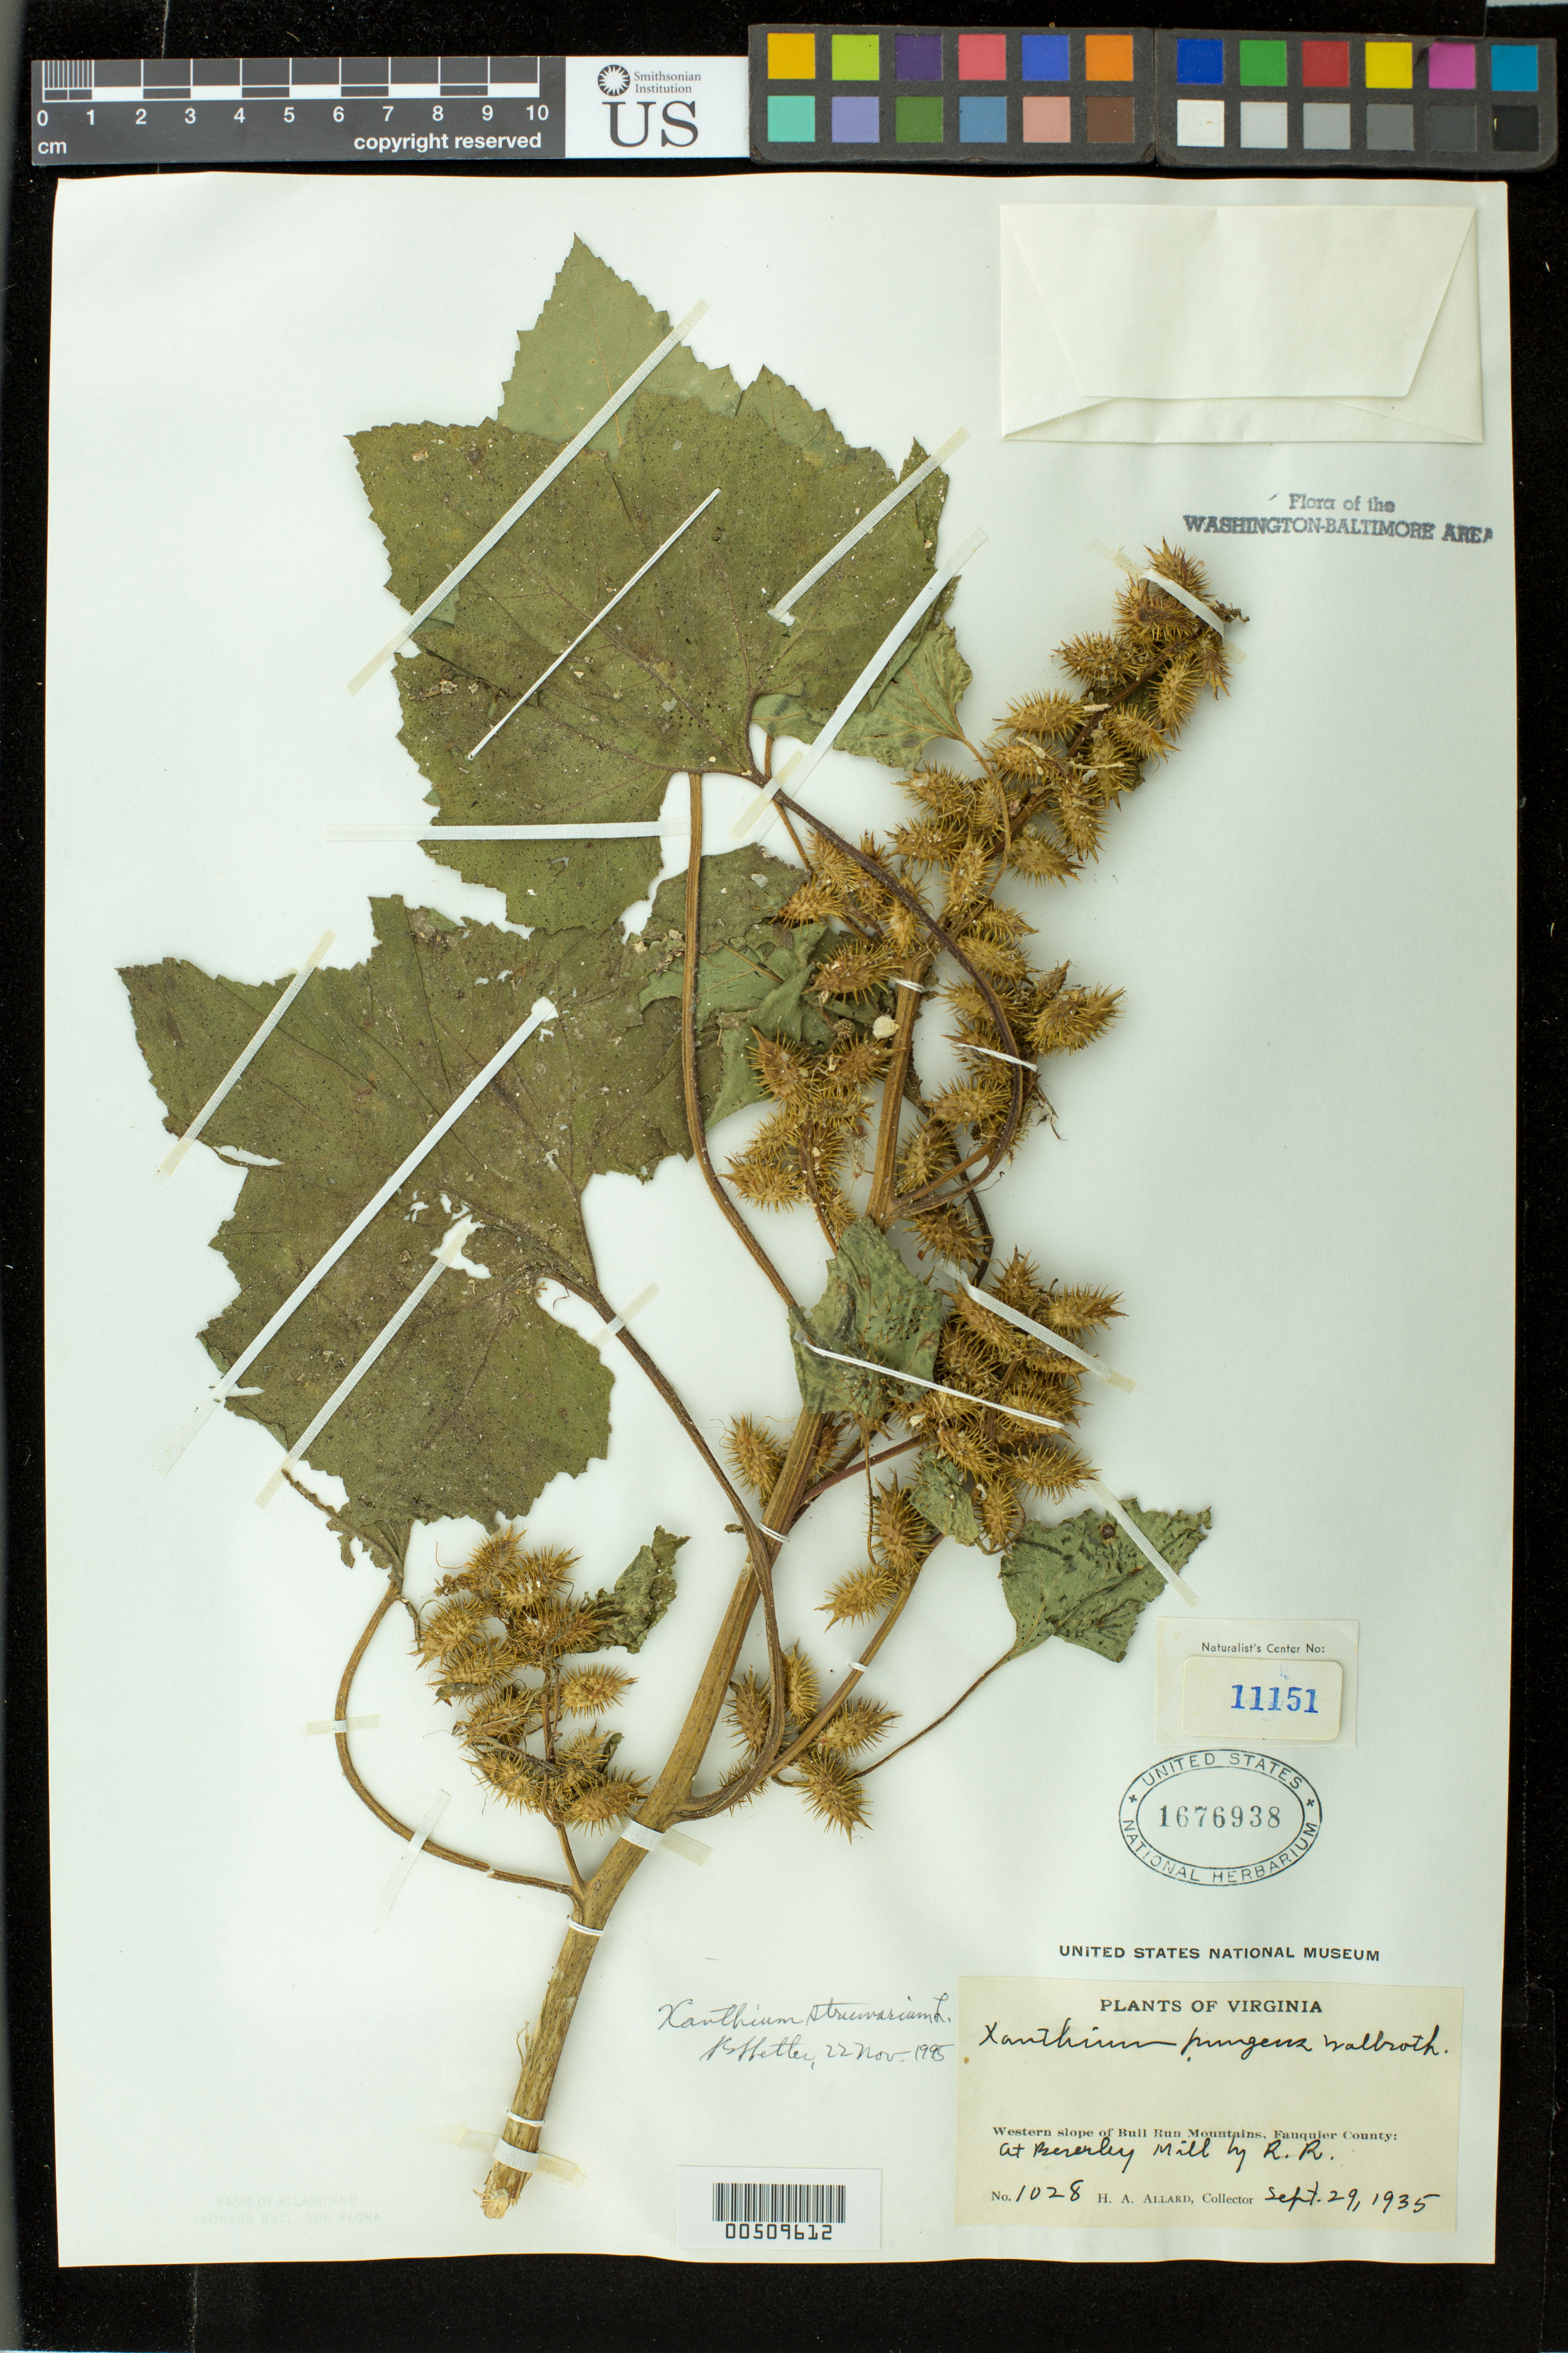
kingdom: Plantae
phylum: Tracheophyta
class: Magnoliopsida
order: Asterales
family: Asteraceae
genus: Xanthium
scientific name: Xanthium strumarium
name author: L.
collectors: H. A. Allard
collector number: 1028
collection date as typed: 29 Sep 1935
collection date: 1935-09-29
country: United States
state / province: Virginia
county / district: Fauquier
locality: Bull Run Mts., Beverley Mill by Railroad Bull Run Mts.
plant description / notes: Specimens returned from Naturalist Center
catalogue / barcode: US 1676938